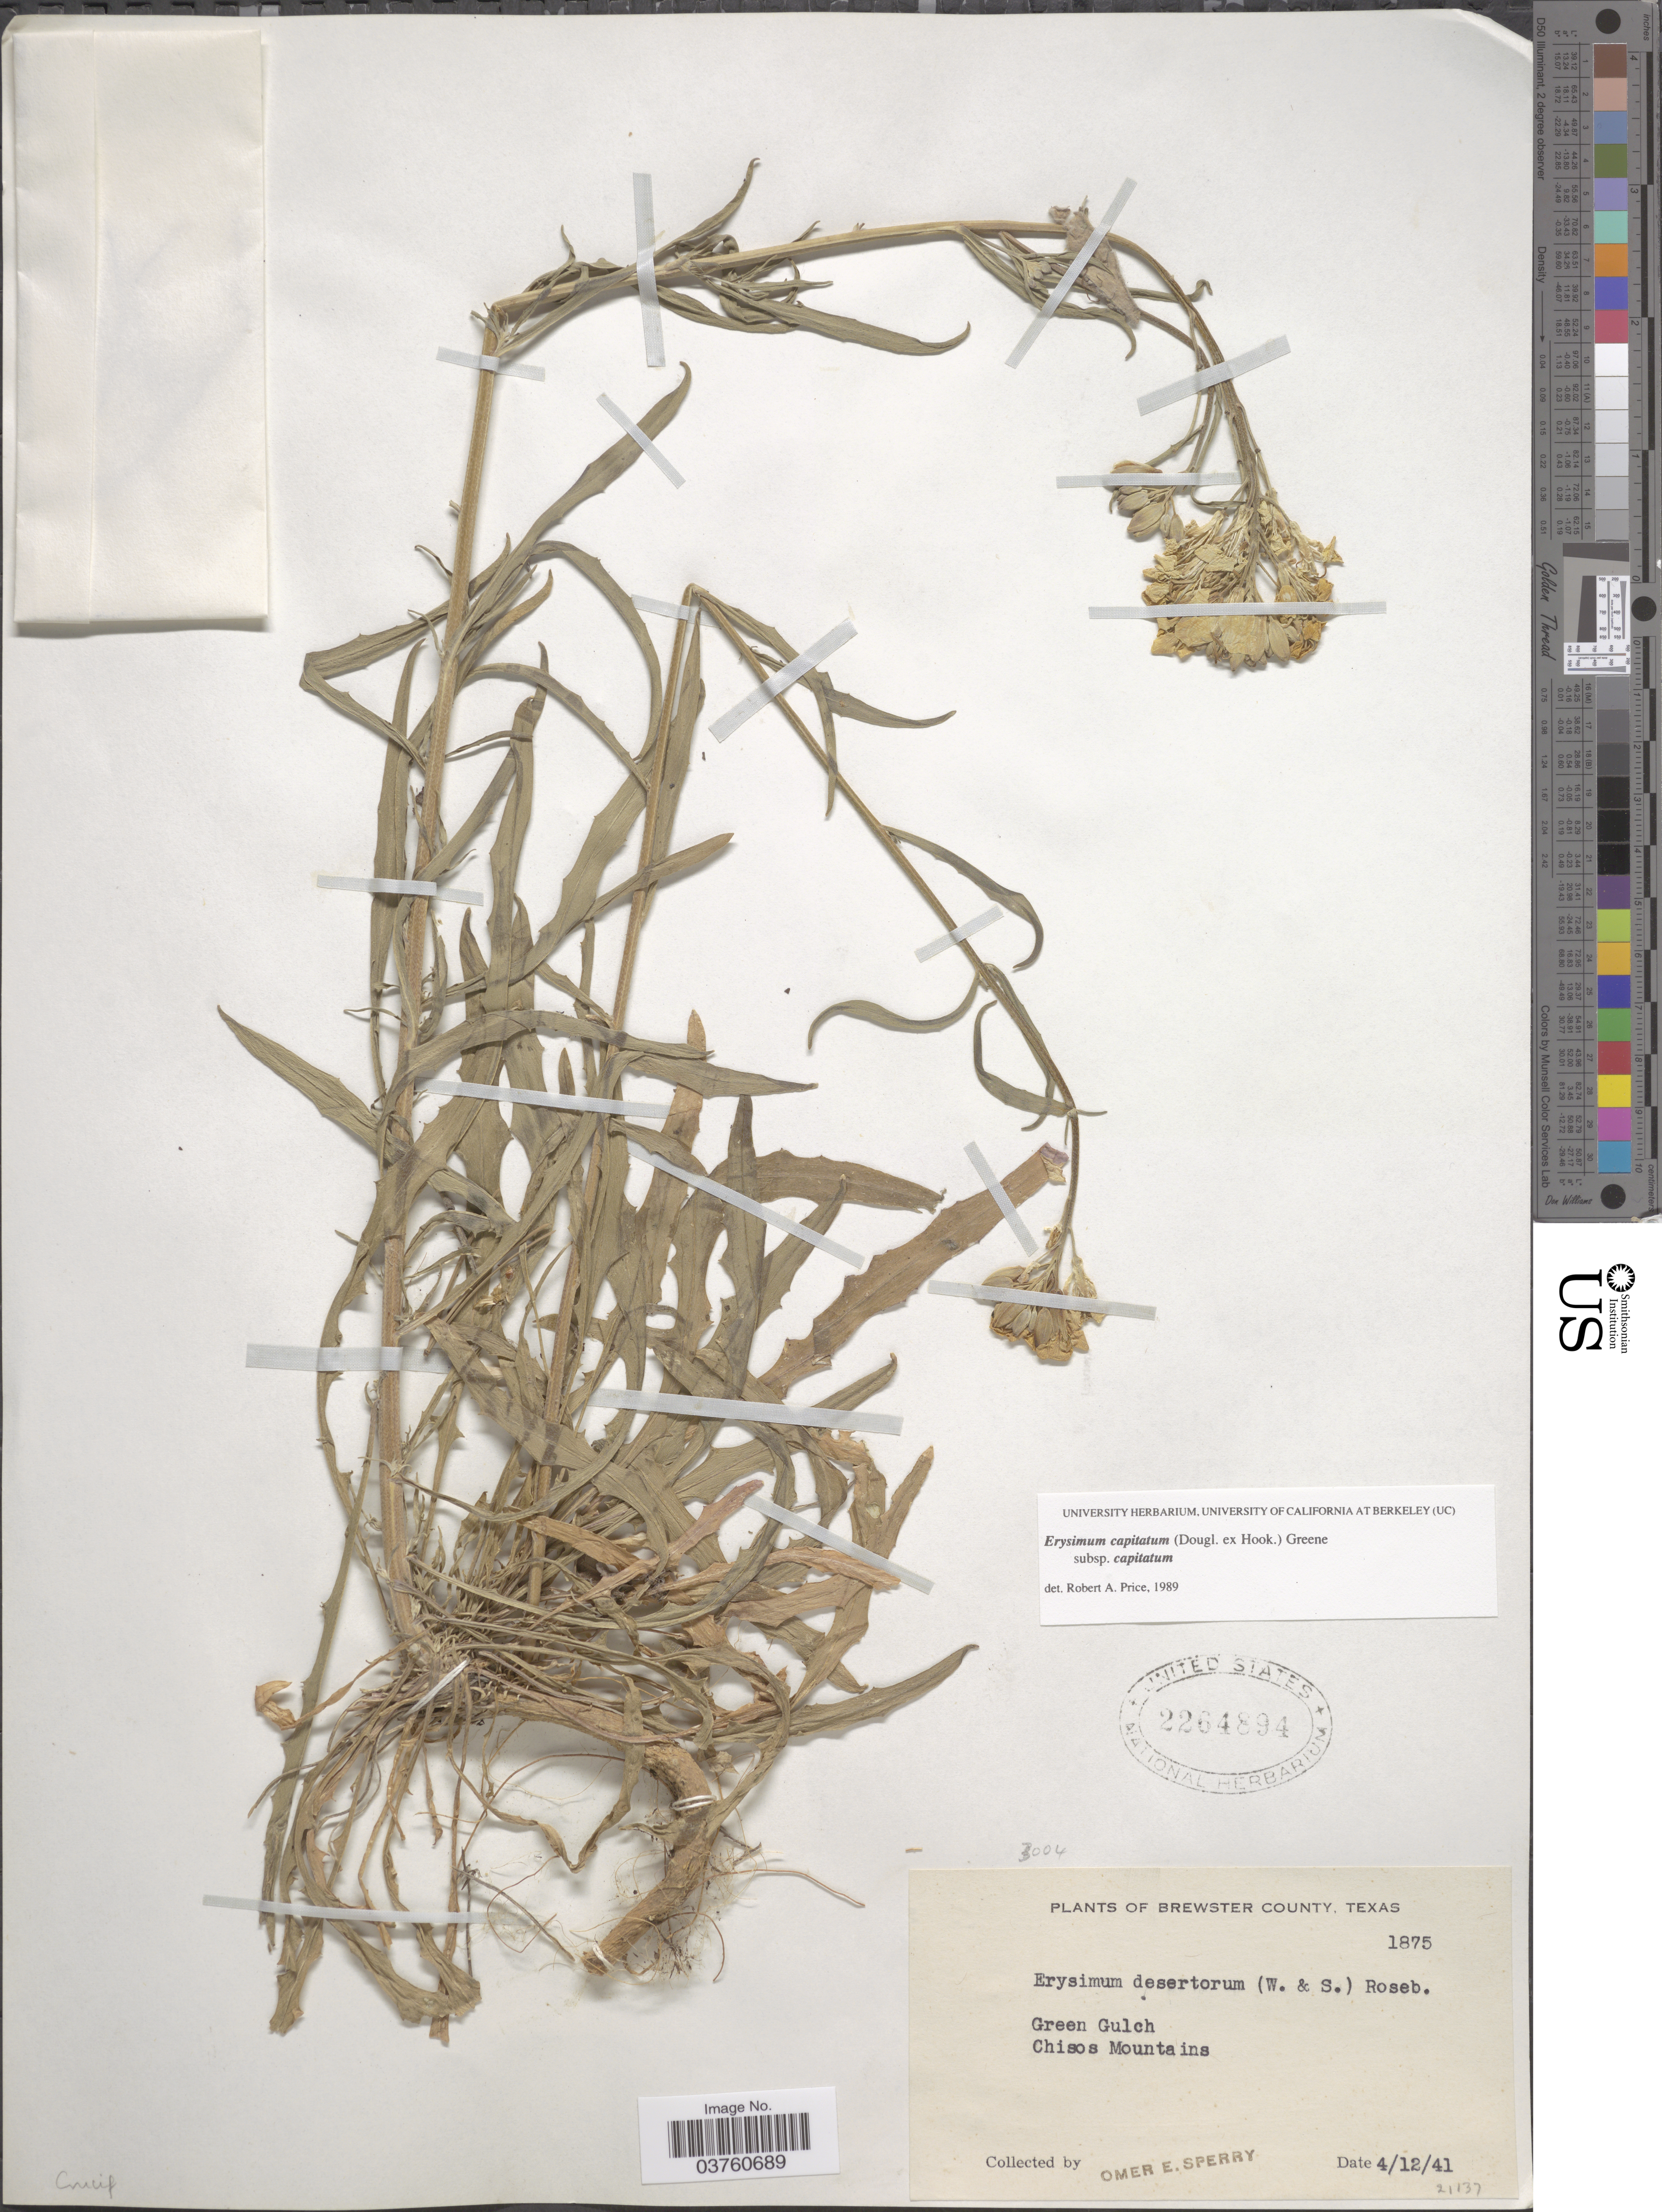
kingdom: Plantae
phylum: Tracheophyta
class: Magnoliopsida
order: Brassicales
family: Brassicaceae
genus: Erysimum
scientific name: Erysimum capitatum subsp. capitatum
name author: (Douglas ex Hook.) Greene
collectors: O. E. Sperry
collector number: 1875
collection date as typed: Transcribed d/m/y: 12/4/41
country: United States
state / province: Texas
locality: Brewster County. Green Gulch. Chisos Mountains.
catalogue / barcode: US 2264894